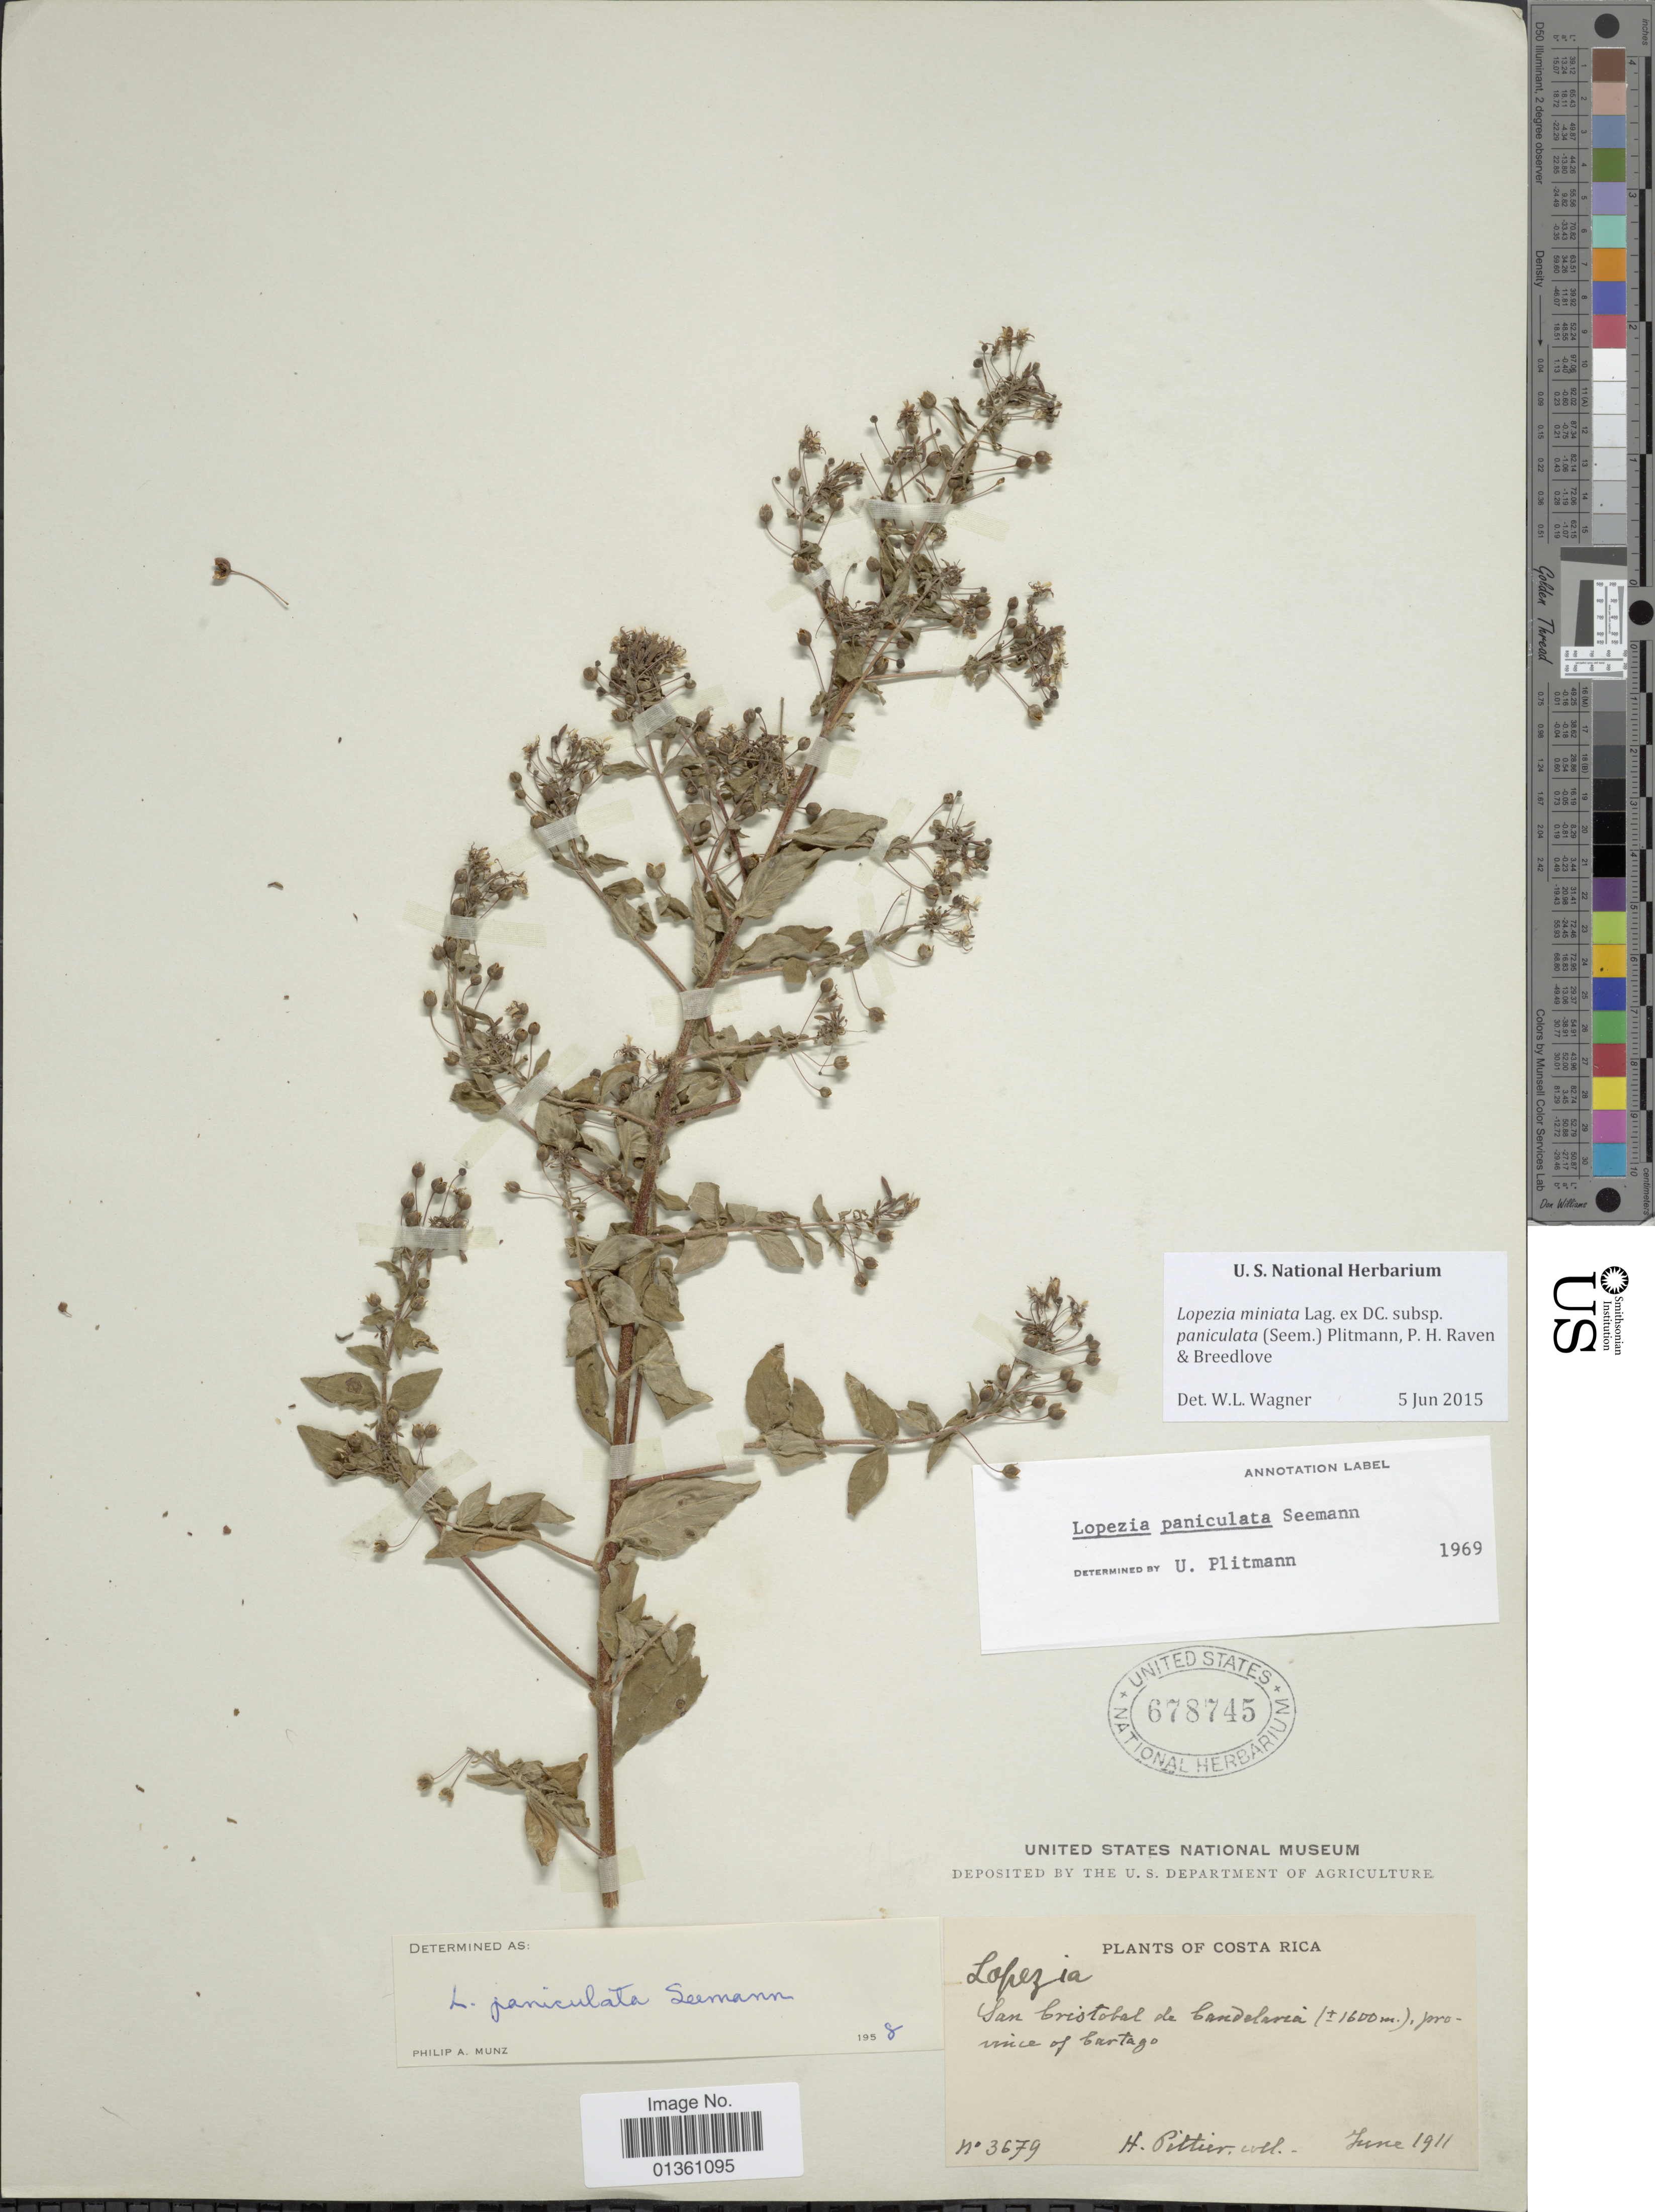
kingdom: Plantae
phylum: Tracheophyta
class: Magnoliopsida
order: Myrtales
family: Onagraceae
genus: Lopezia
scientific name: Lopezia miniata subsp. paniculata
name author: (Seem.) Plitmann et al.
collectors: H. F. Pittier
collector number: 3679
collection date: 1911-06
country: Costa Rica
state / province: Cartago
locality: San Cristobal de Candalaria.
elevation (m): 1600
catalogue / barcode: US 678745